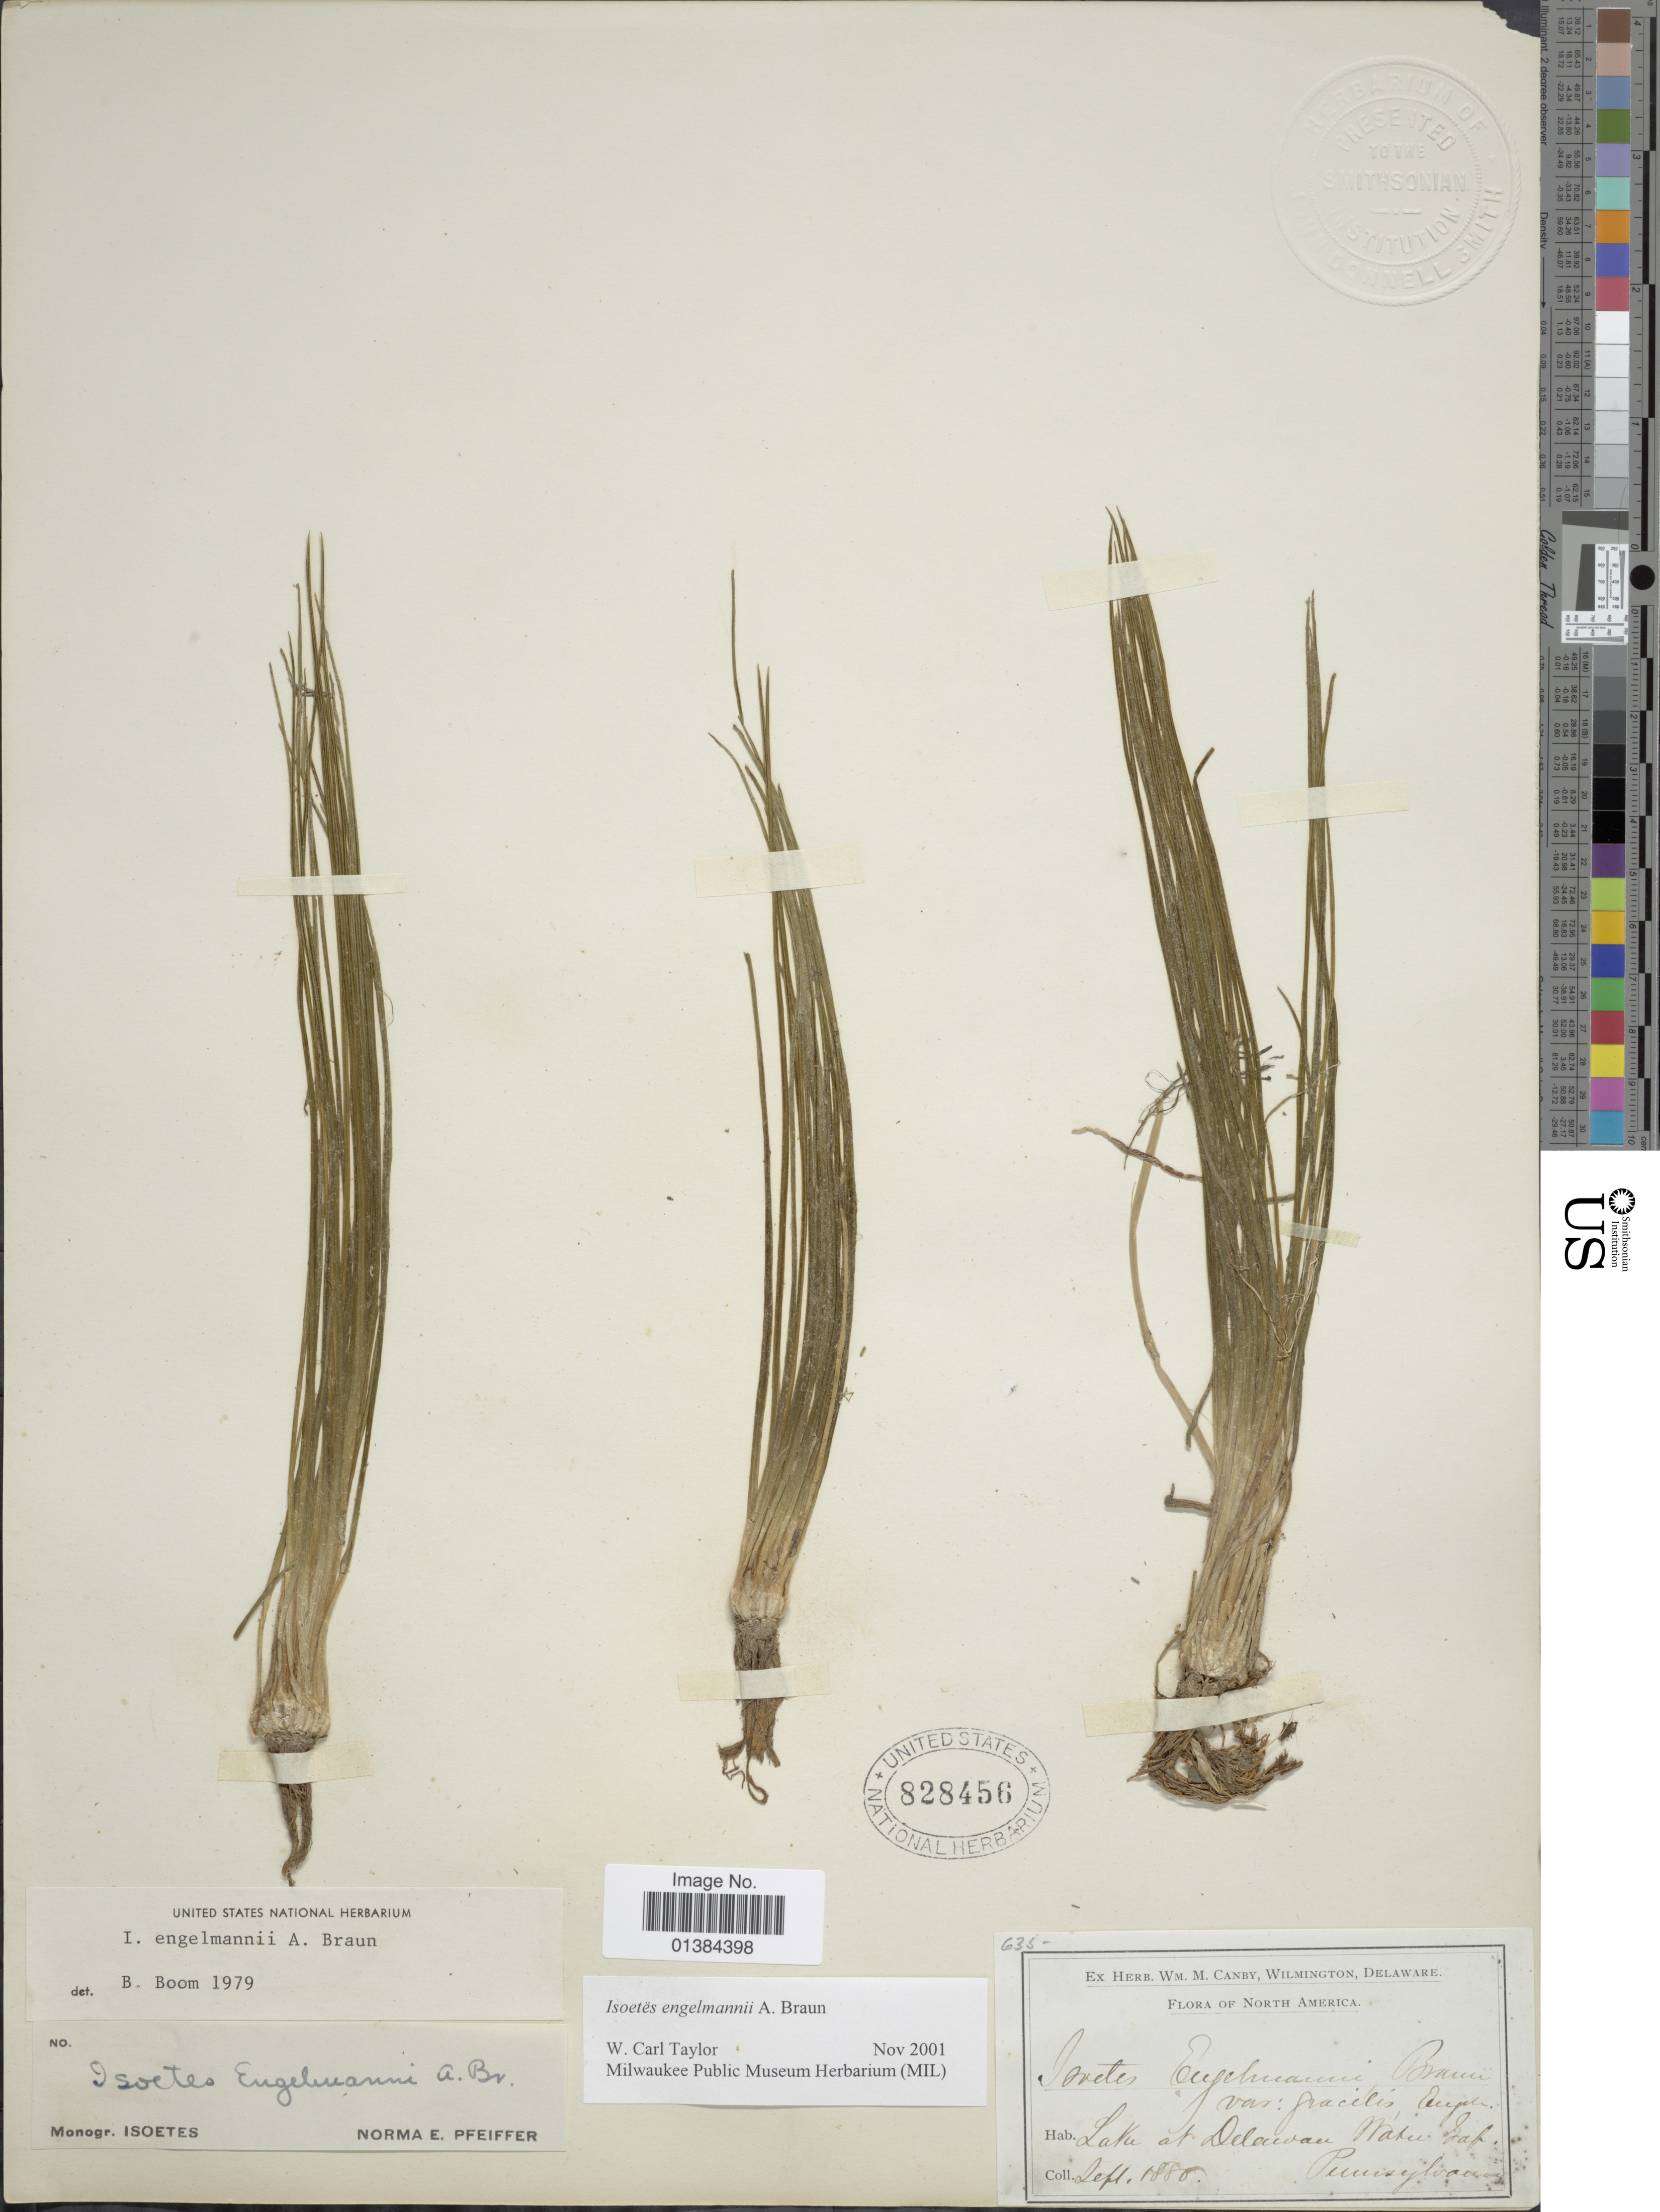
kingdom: Plantae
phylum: Tracheophyta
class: Lycopodiopsida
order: Isoetales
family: Isoetaceae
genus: Isoetes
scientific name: Isoetes engelmannii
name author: A. Braun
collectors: ex herb. W.M. Canby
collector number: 635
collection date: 1880-09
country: United States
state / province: Pennsylvania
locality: Lake at Delaware Water Gap, Pennsylvania.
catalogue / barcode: US 828456